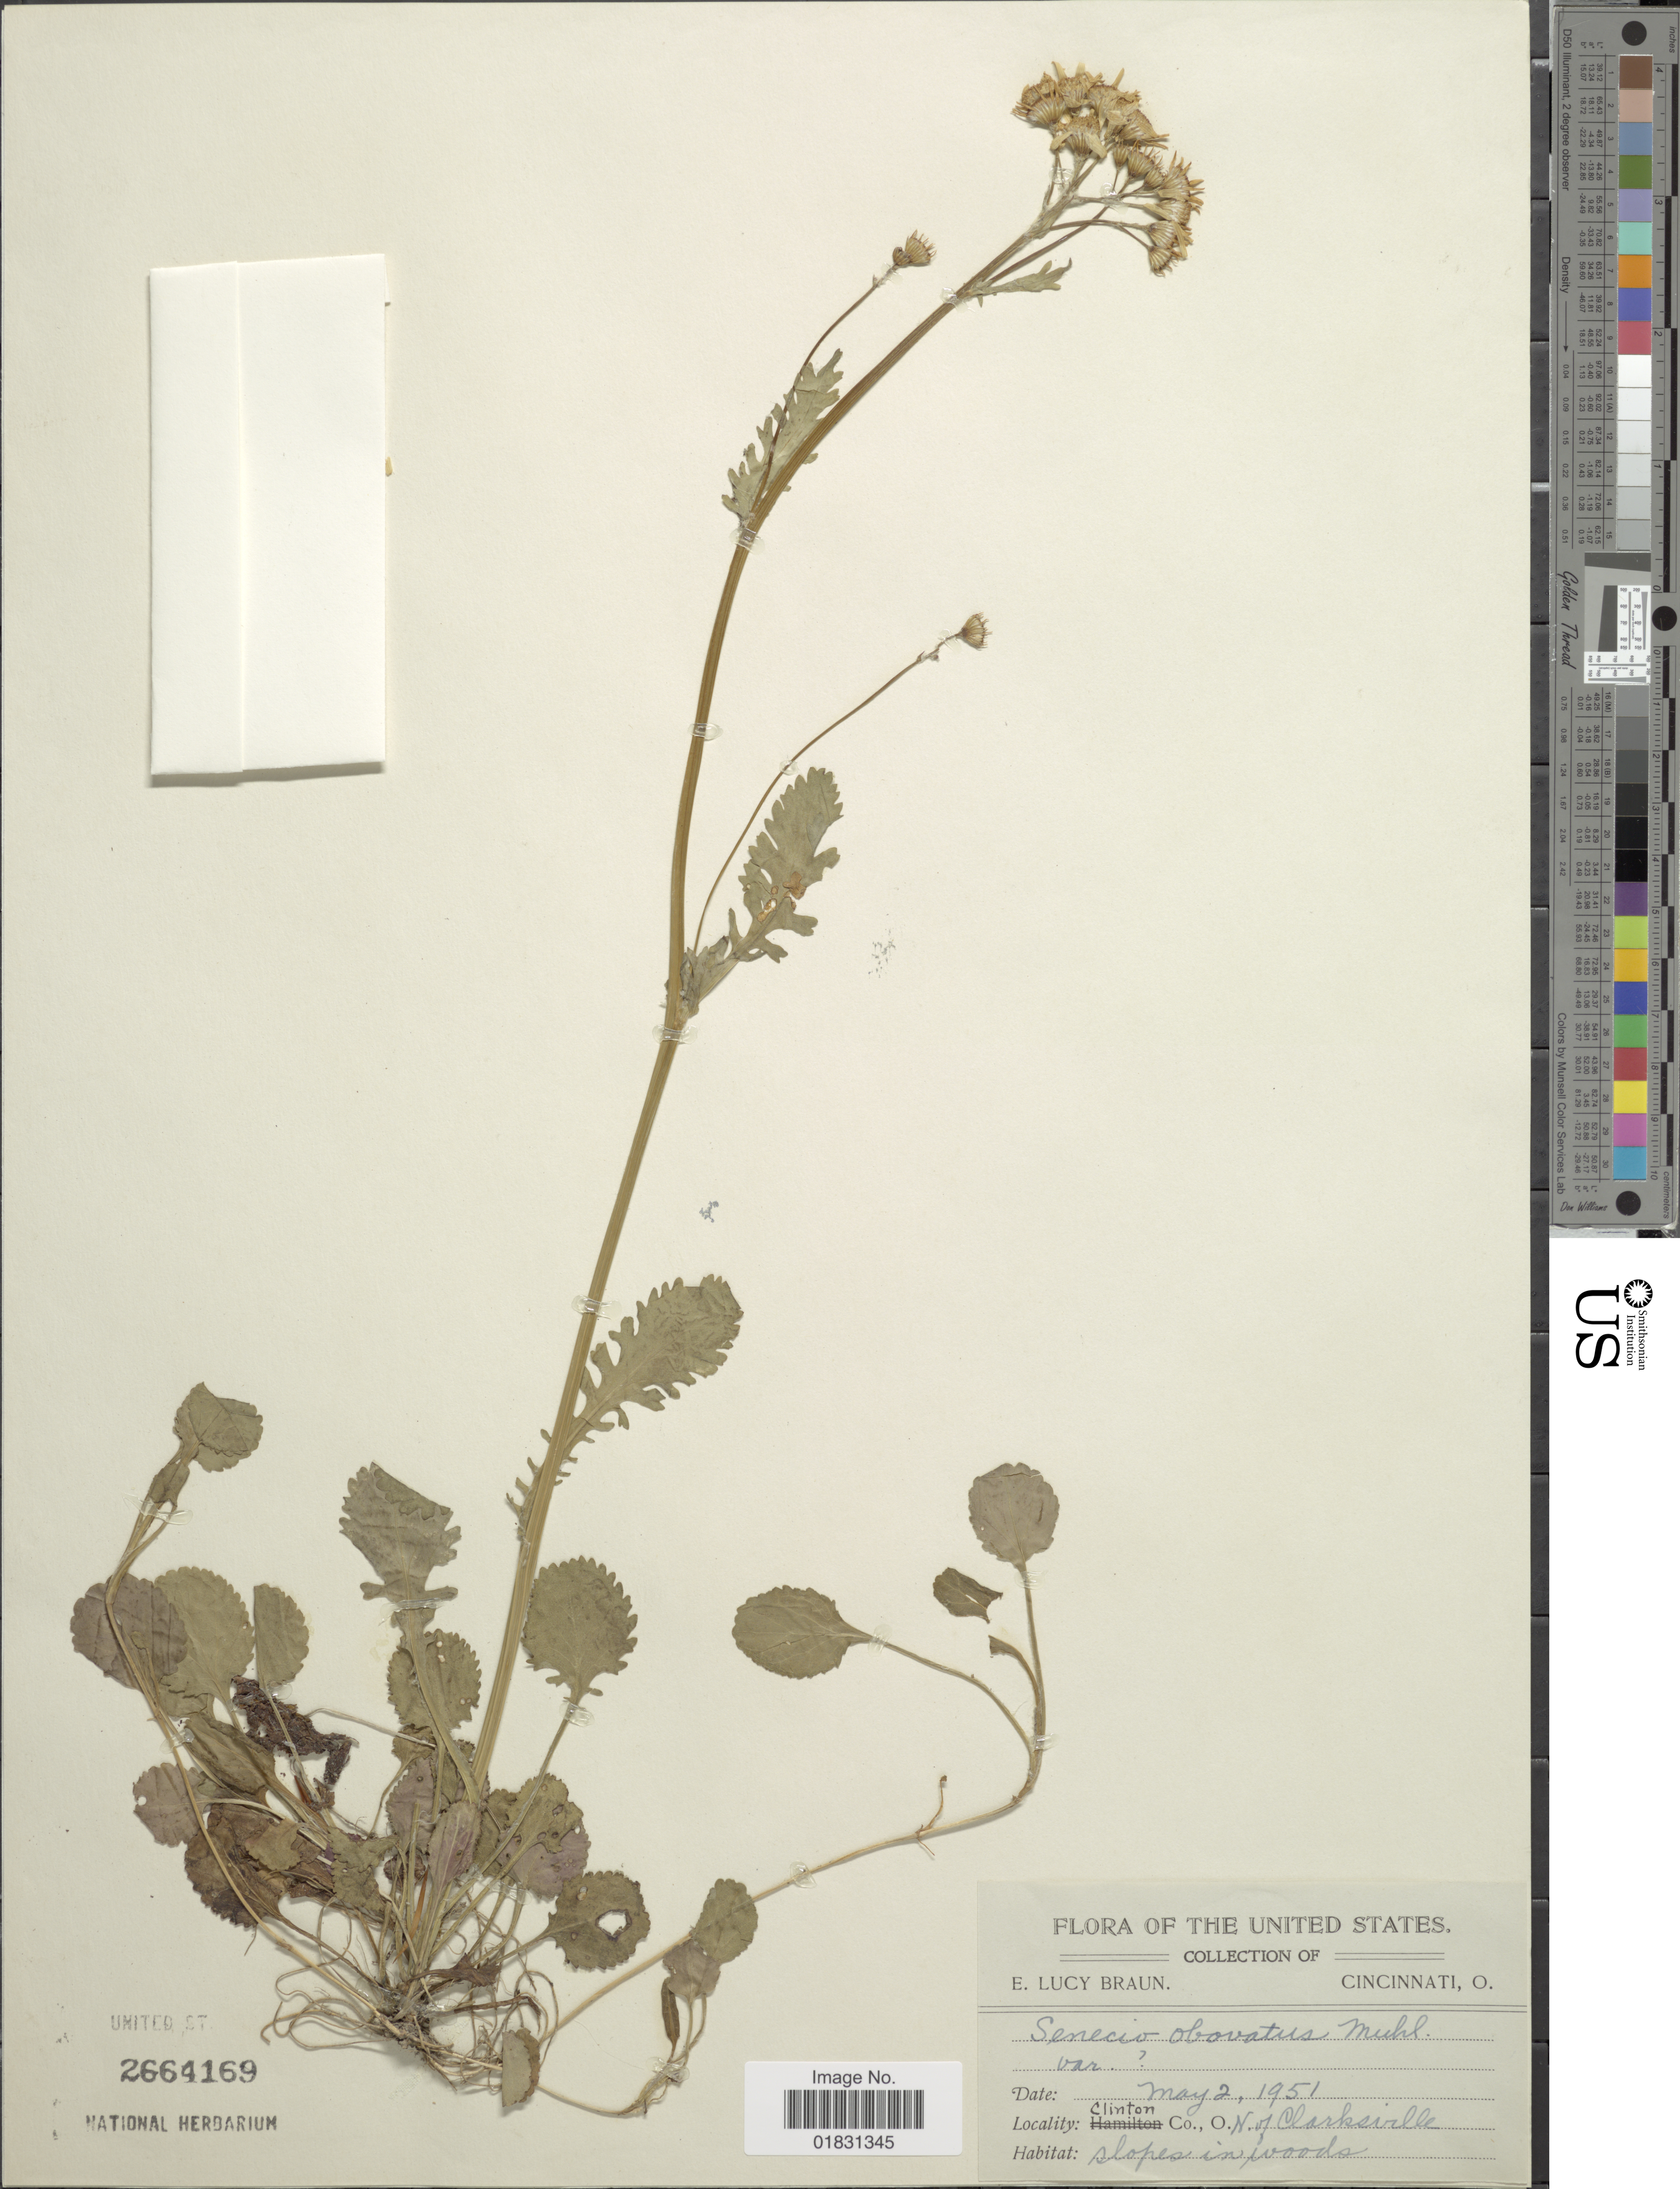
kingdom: Plantae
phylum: Tracheophyta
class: Magnoliopsida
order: Asterales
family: Asteraceae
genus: Packera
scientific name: Packera obovata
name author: (Muhl. ex Willd.) W.A. Weber & Á. Löve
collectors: E. L. Braun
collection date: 1951-05-02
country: United States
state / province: Ohio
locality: Clinton Co., N of Clarksville, slopes in woods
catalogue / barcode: US 2664169